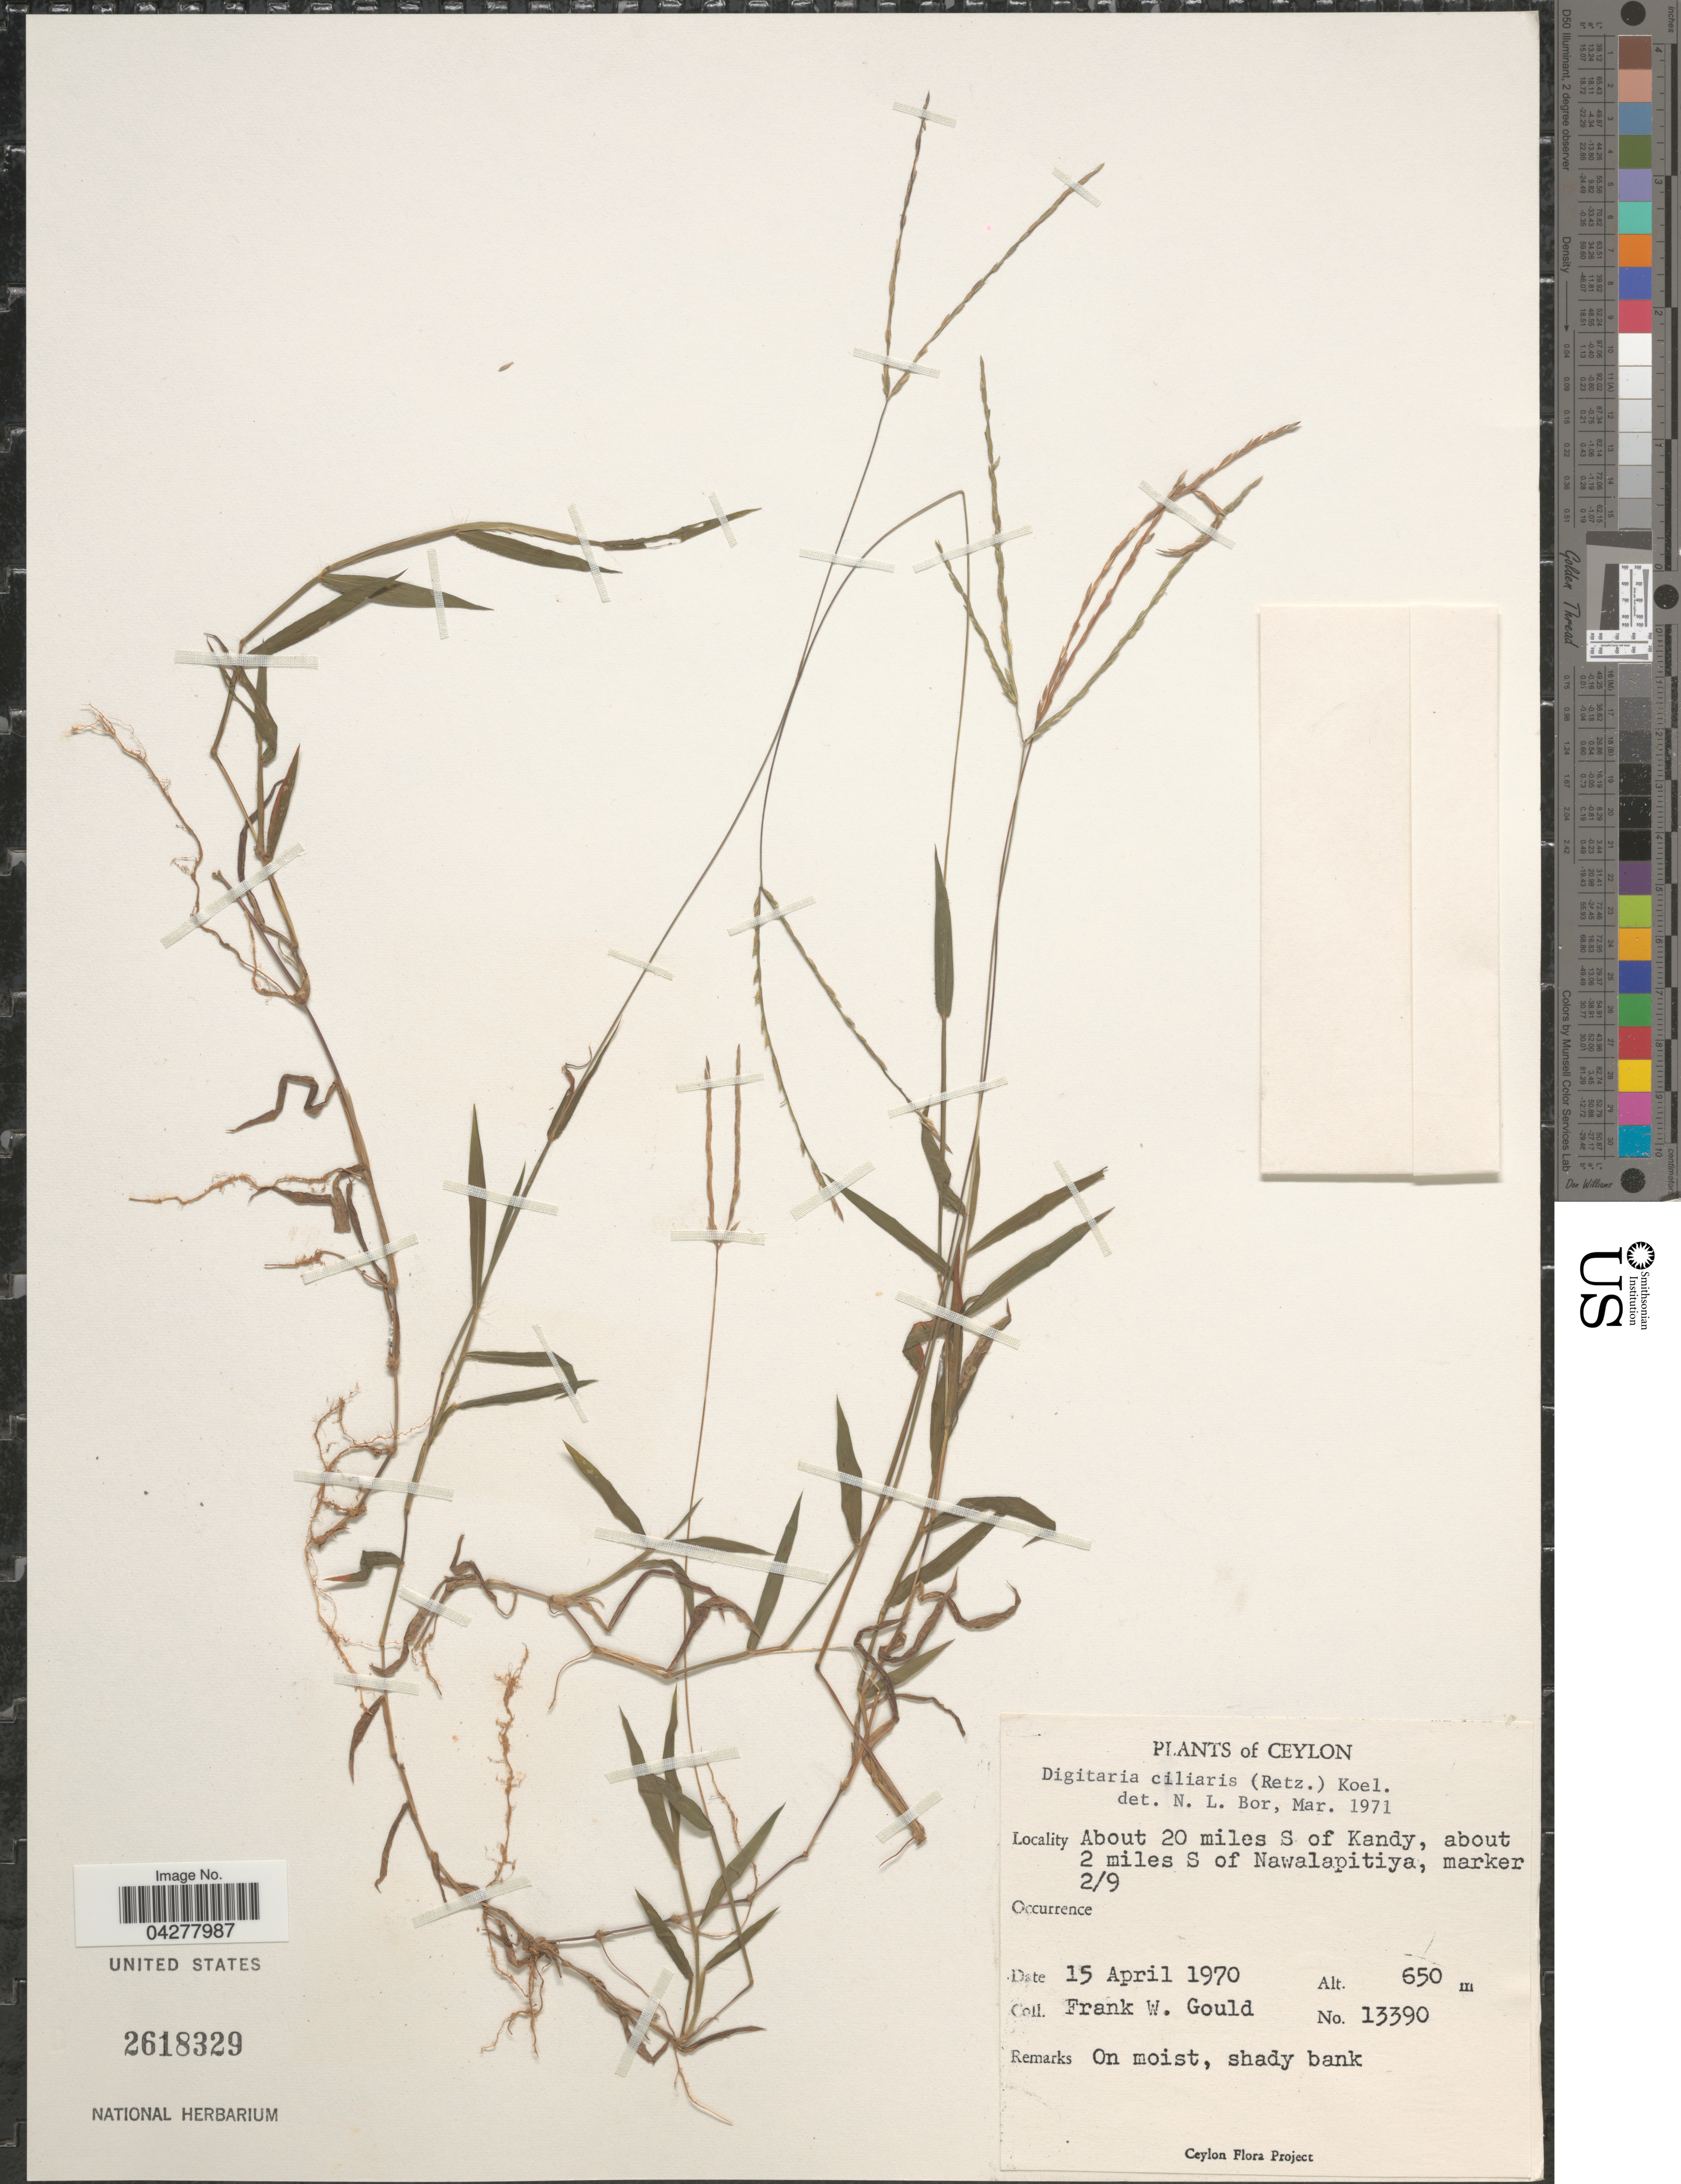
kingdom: Plantae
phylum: Tracheophyta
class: Liliopsida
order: Poales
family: Poaceae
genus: Digitaria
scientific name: Digitaria ciliaris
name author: (Retz.) Koeler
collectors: F. W. Gould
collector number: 13390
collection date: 1970-04-15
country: Sri Lanka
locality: Ceylon. About 20 miles S of Kandy, about 2 miles S of Nawalapitiya, marker 2/9. On moist, shady bank.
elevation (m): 650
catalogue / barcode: US 2618329